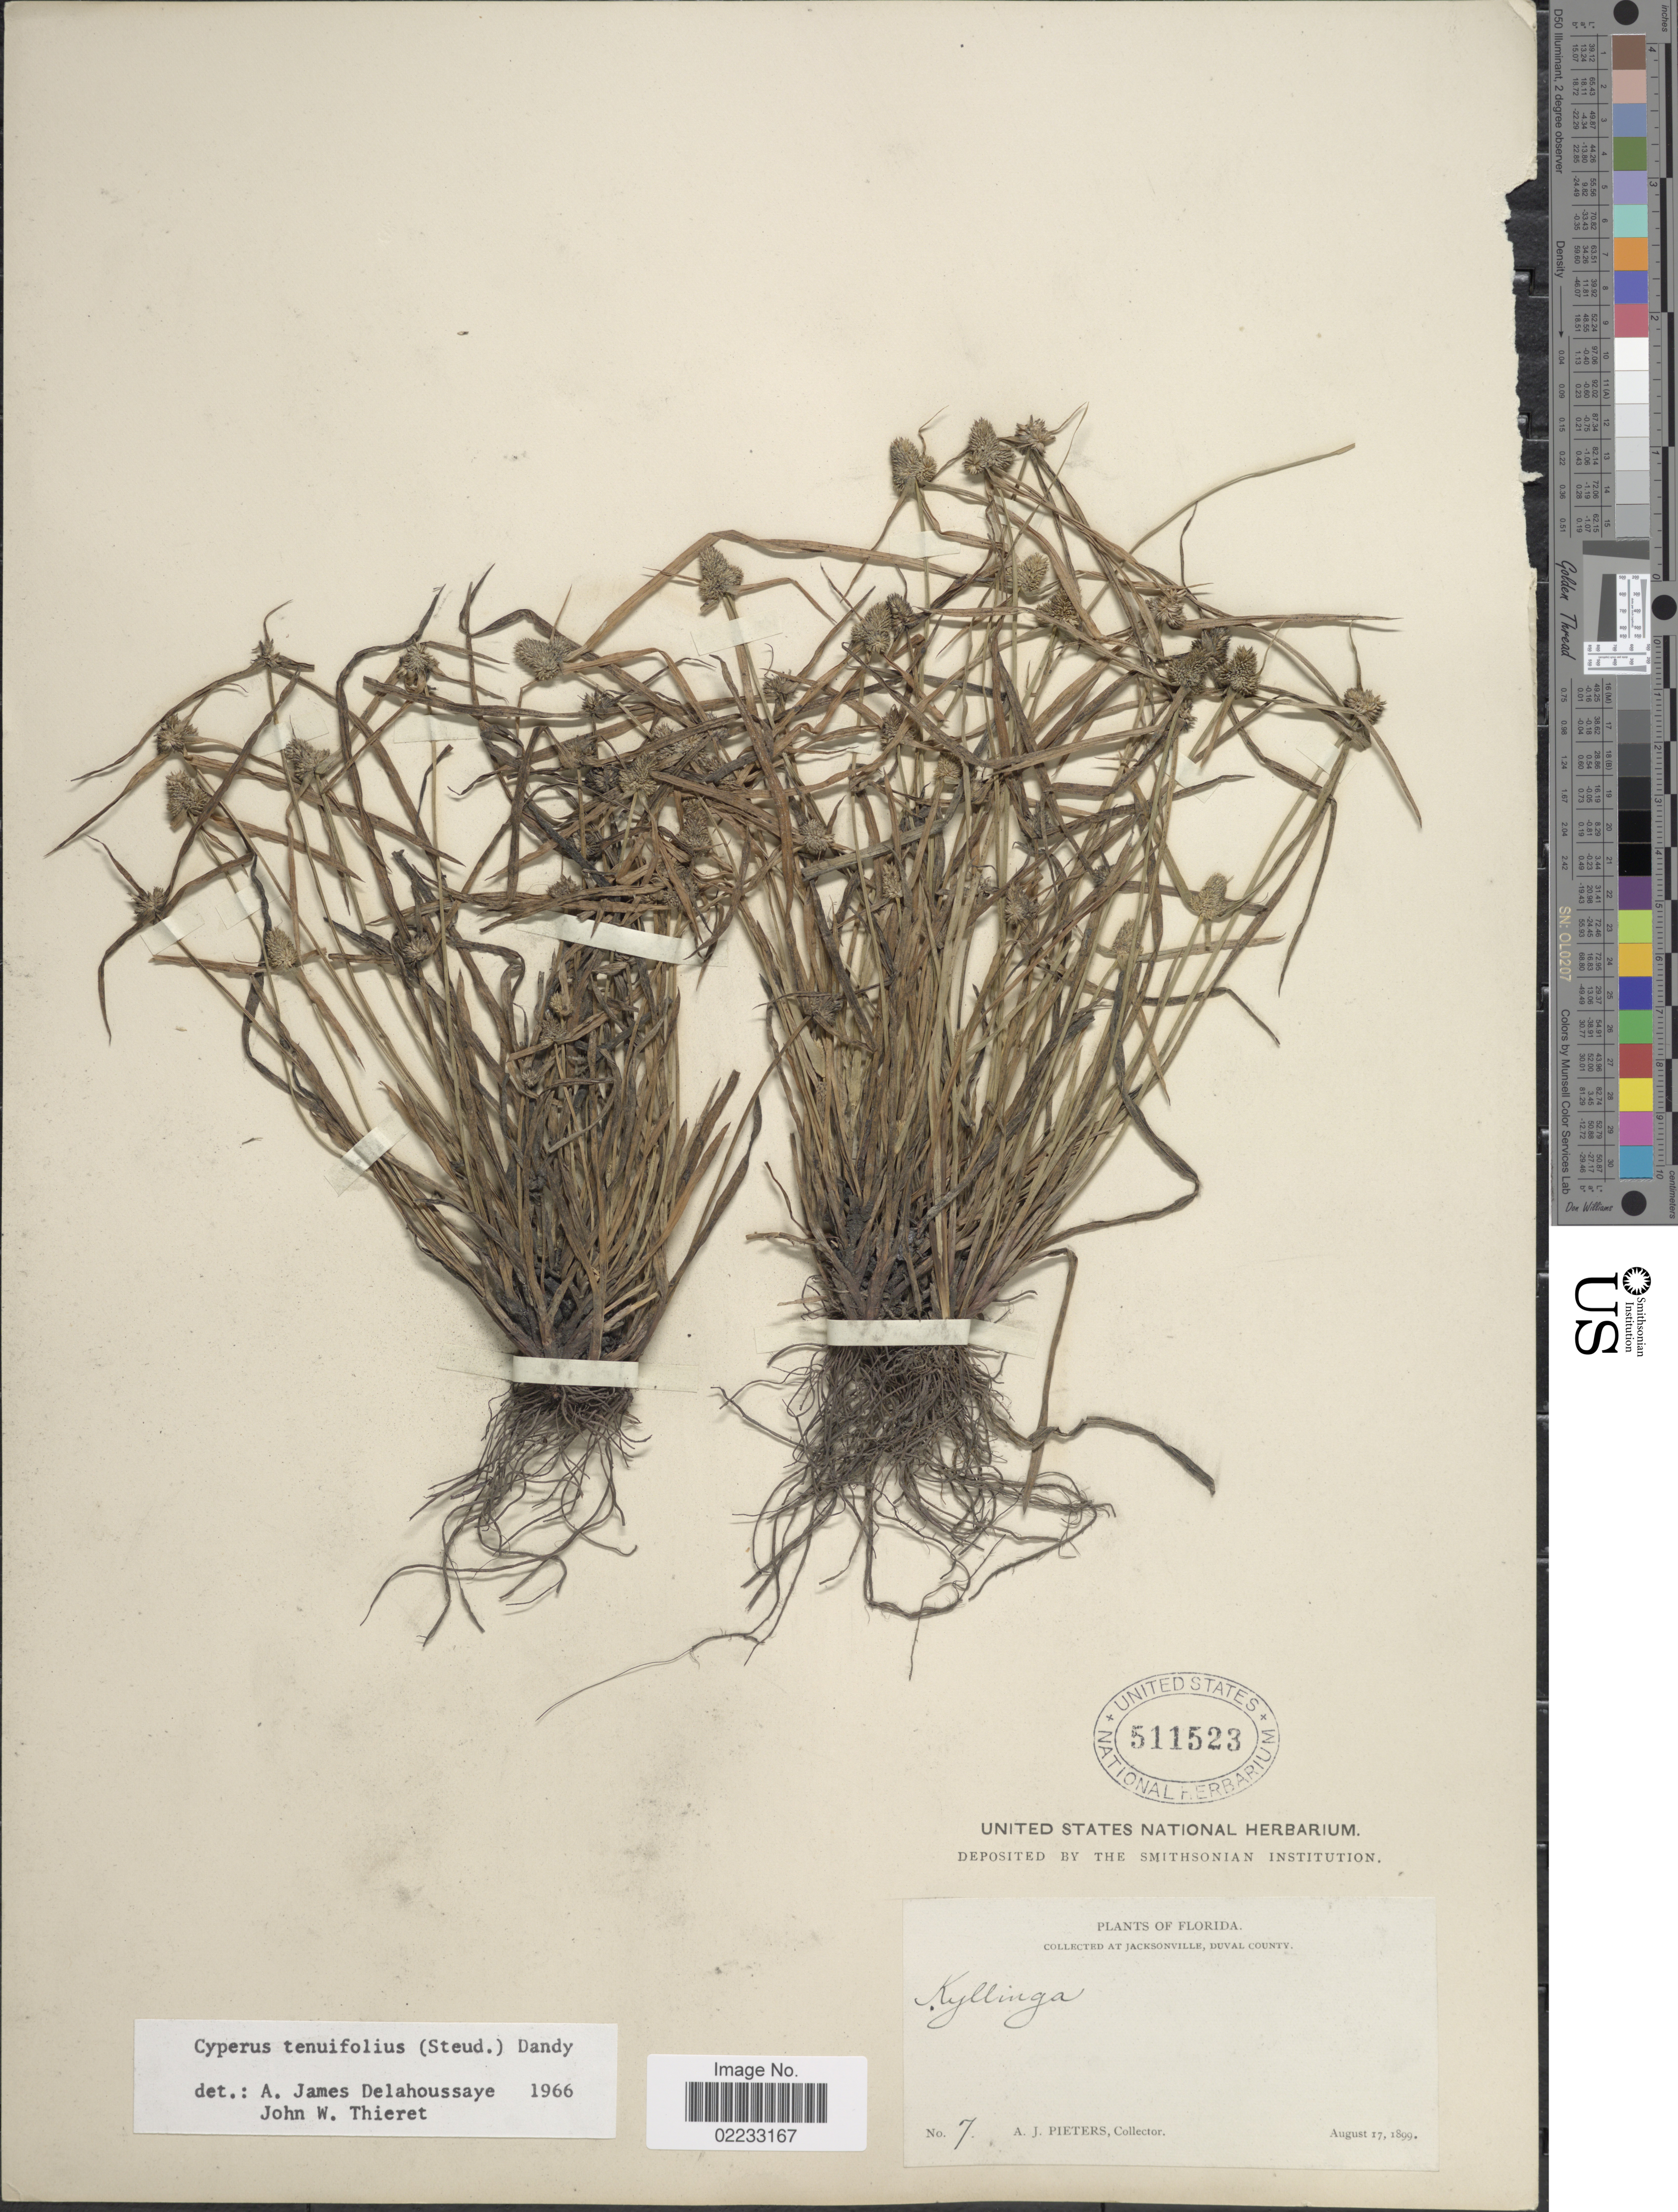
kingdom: Plantae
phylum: Tracheophyta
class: Liliopsida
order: Poales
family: Cyperaceae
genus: Cyperus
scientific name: Cyperus hortensis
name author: (Salzm. ex Steud.) Dorr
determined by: Strong, Mark T., (BOT), Smithsonian Institution - National Museum of Natural History (UNITED STATES)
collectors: A. Pieters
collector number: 7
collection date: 1899-08-17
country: United States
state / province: Florida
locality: At Jacksonville, Duval County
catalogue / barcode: US 511523